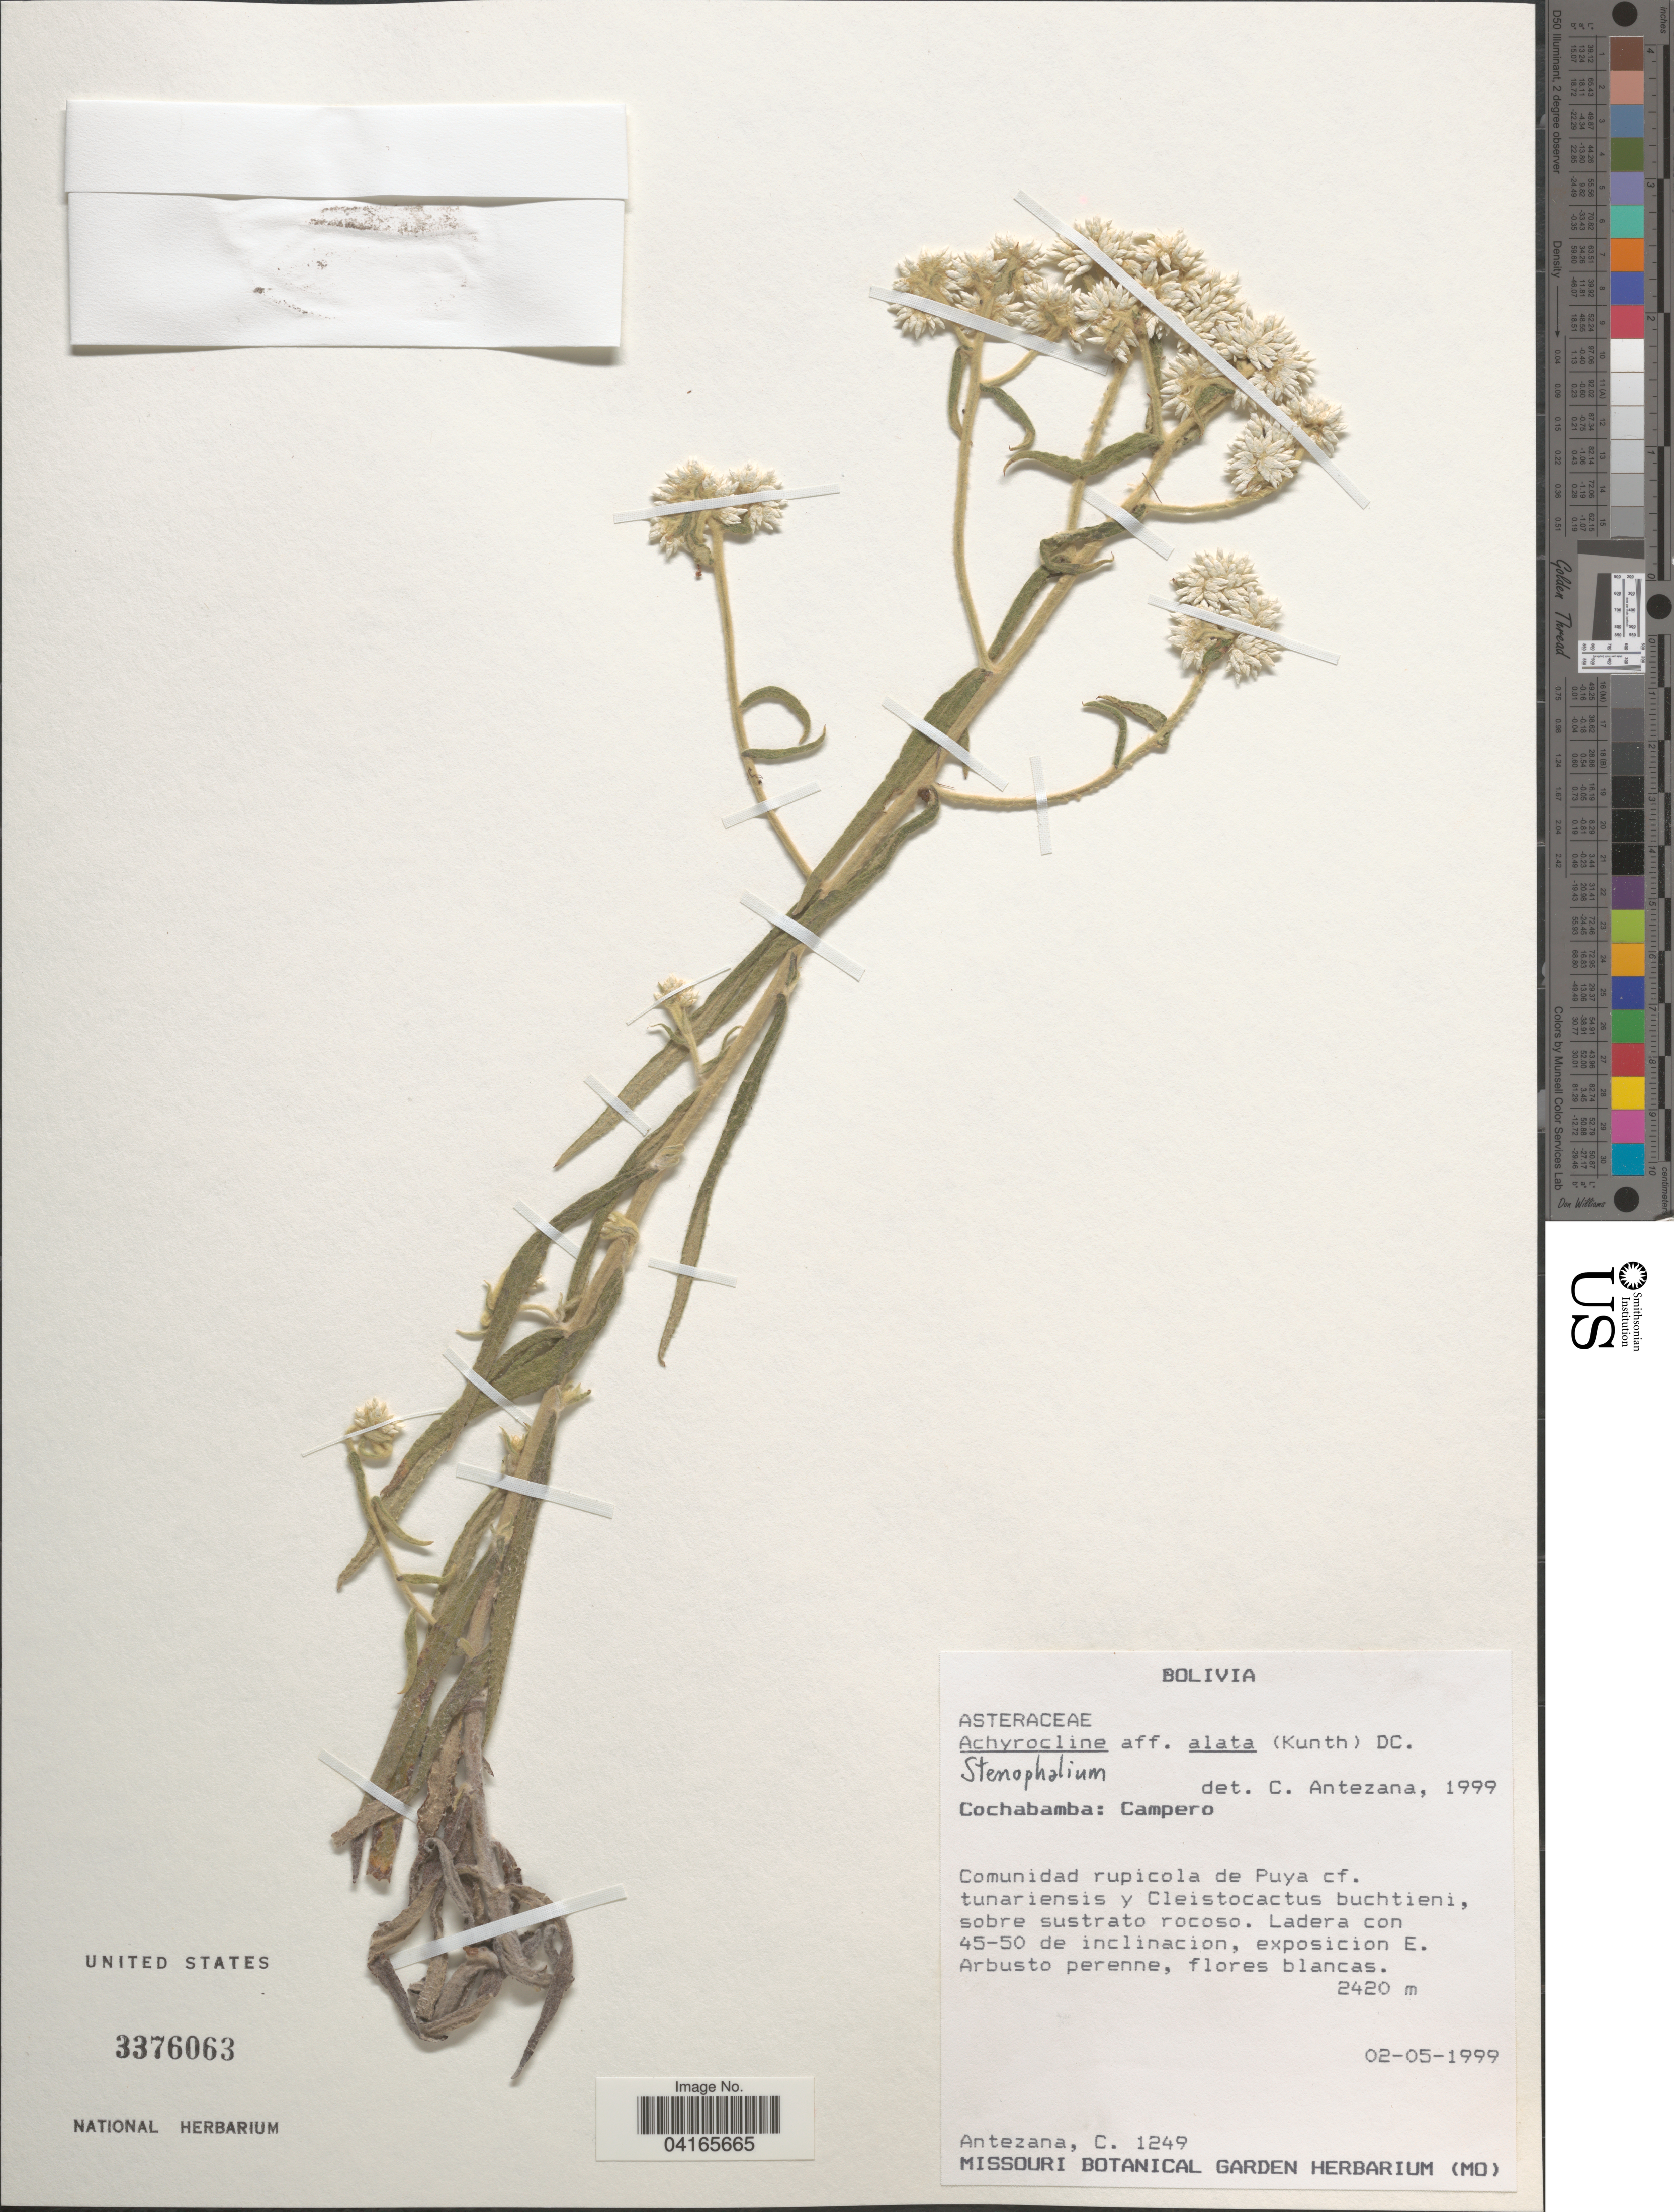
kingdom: Plantae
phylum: Tracheophyta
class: Magnoliopsida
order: Asterales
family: Asteraceae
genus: Stenophalium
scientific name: Stenophalium sp.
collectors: C. Antezana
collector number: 1249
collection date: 1999-05-02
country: Bolivia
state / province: Cochabamba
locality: Campero. Comunidad rupicola de Puya cf.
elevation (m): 2420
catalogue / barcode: US 3376063